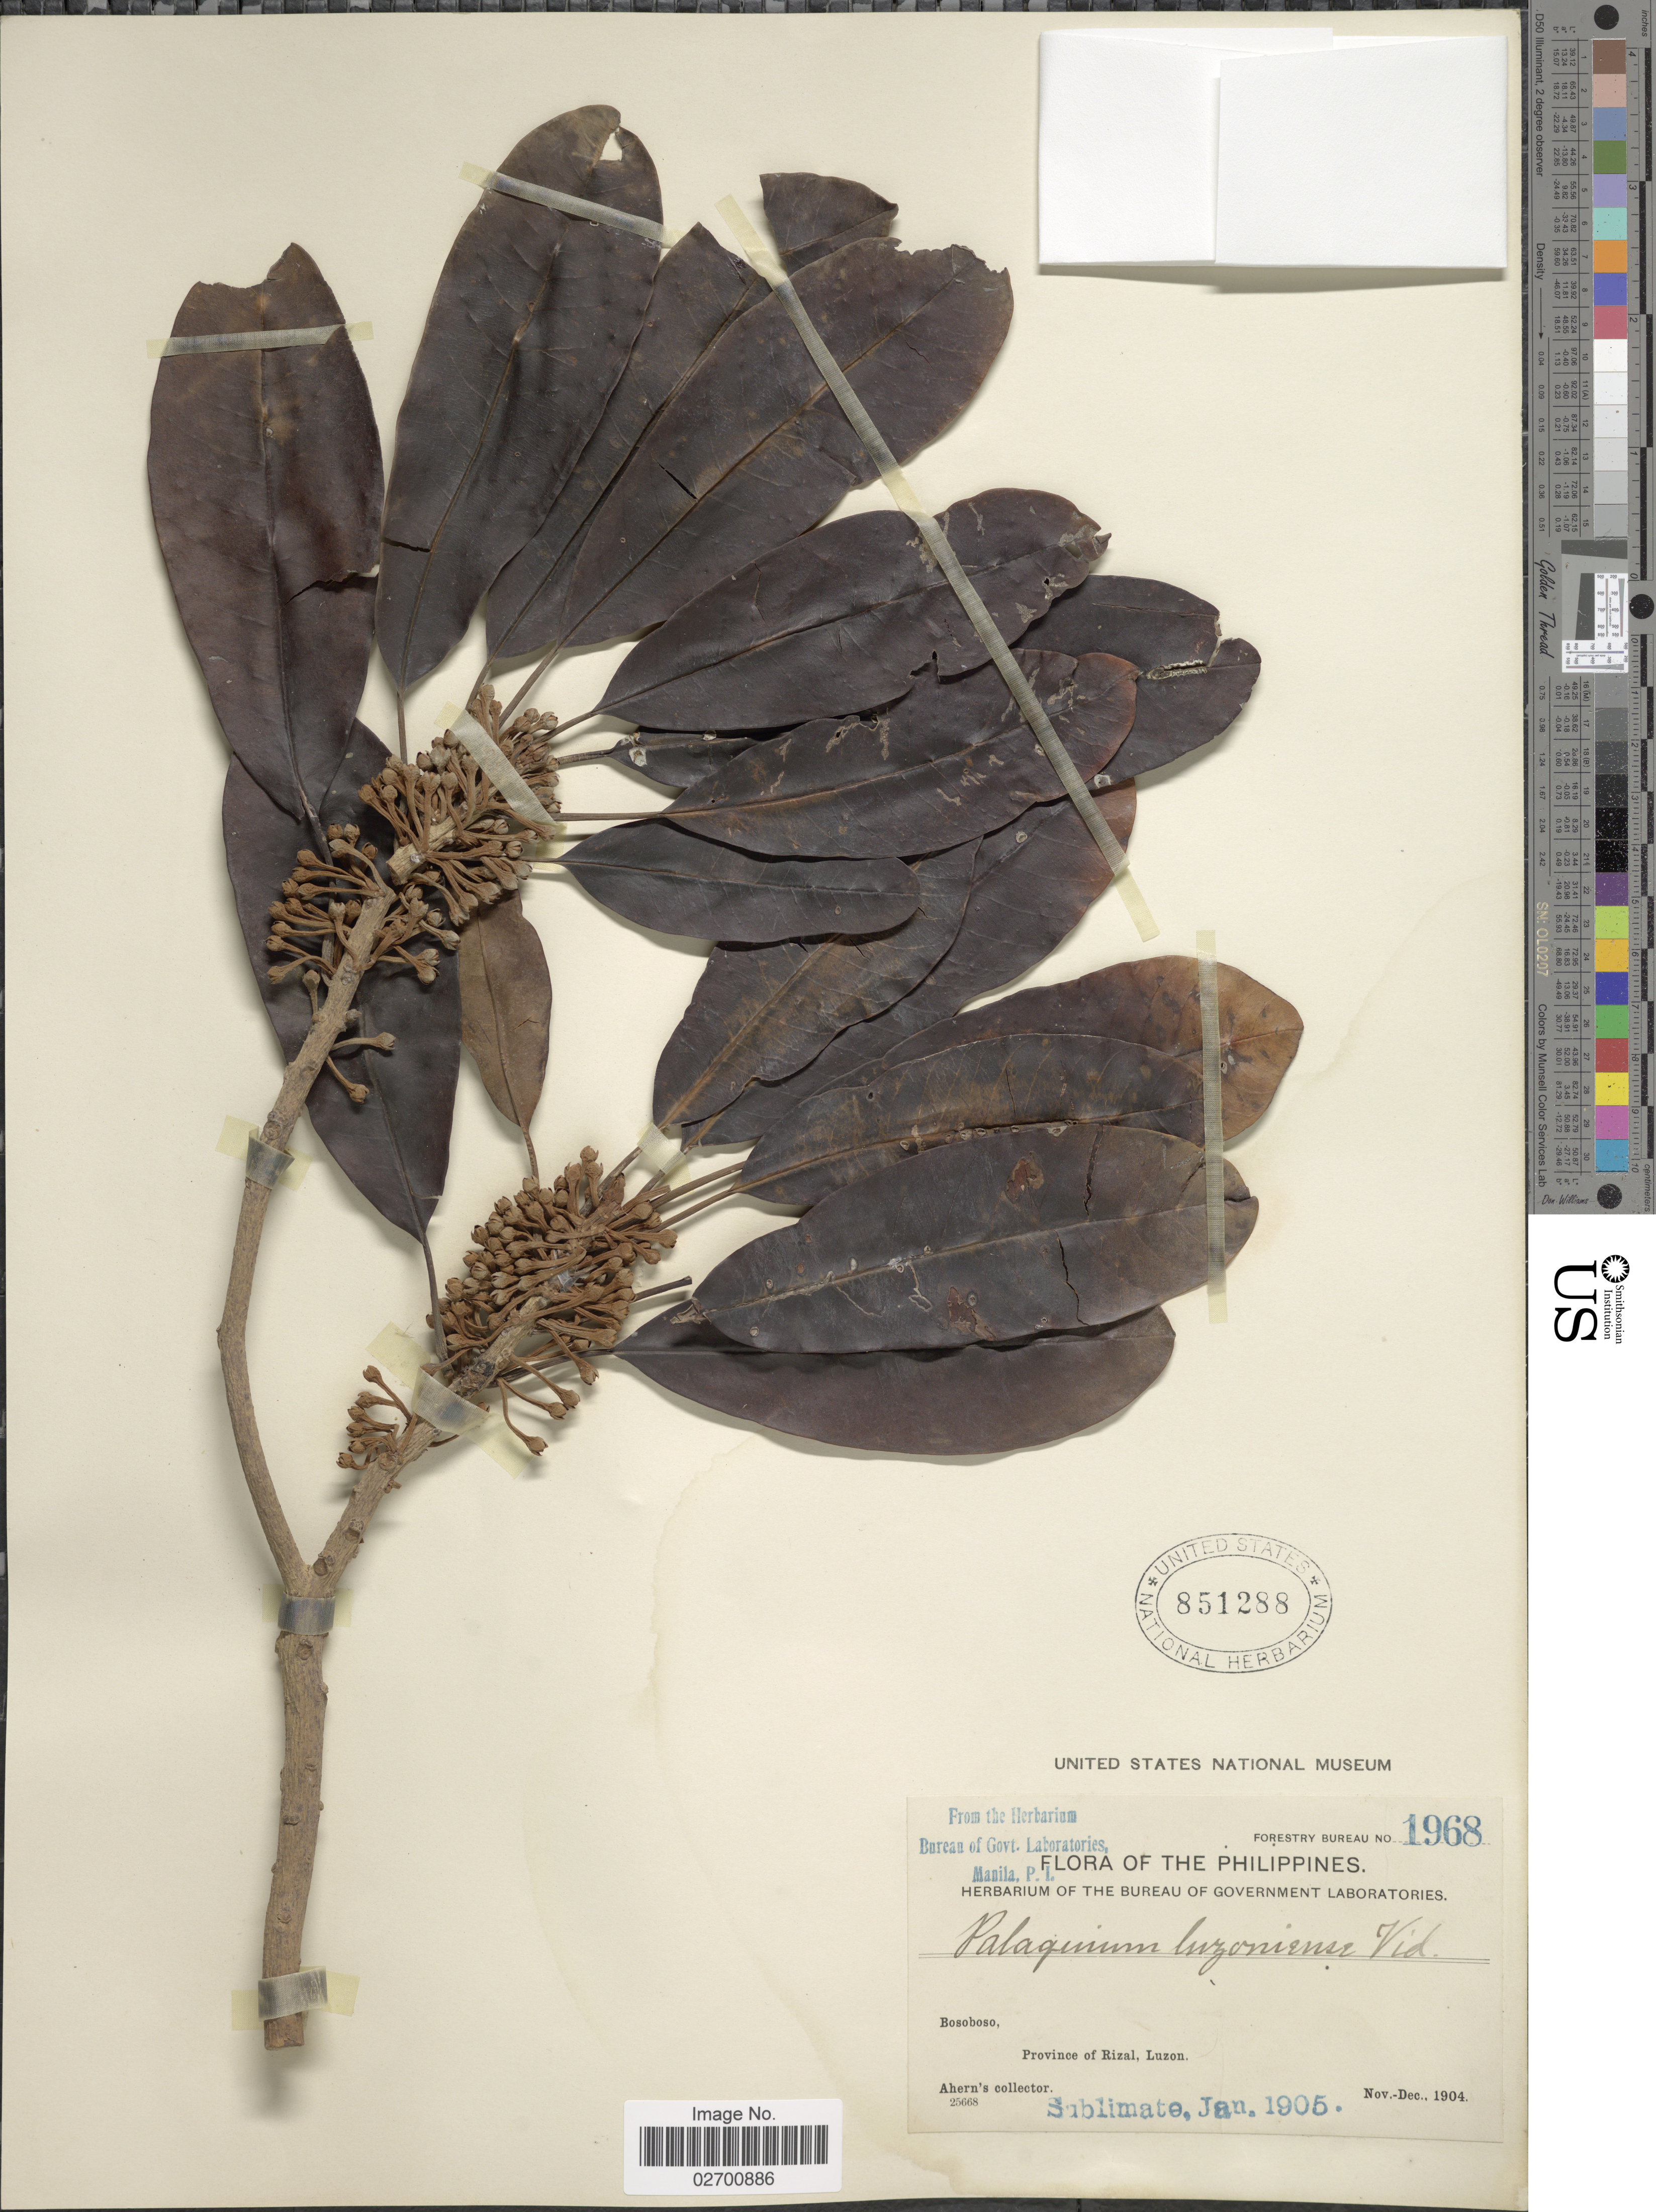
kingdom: Plantae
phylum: Tracheophyta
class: Magnoliopsida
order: Ericales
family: Sapotaceae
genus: Palaquium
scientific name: Palaquium luzoniense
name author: (Fern.-Vill.) S. Vidal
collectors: Ahern's collector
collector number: Forestry Bureau 1968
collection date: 1904-11/1904-12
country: Philippines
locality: Bosoboso, Province of Rizal, Luzon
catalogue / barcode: US 851288